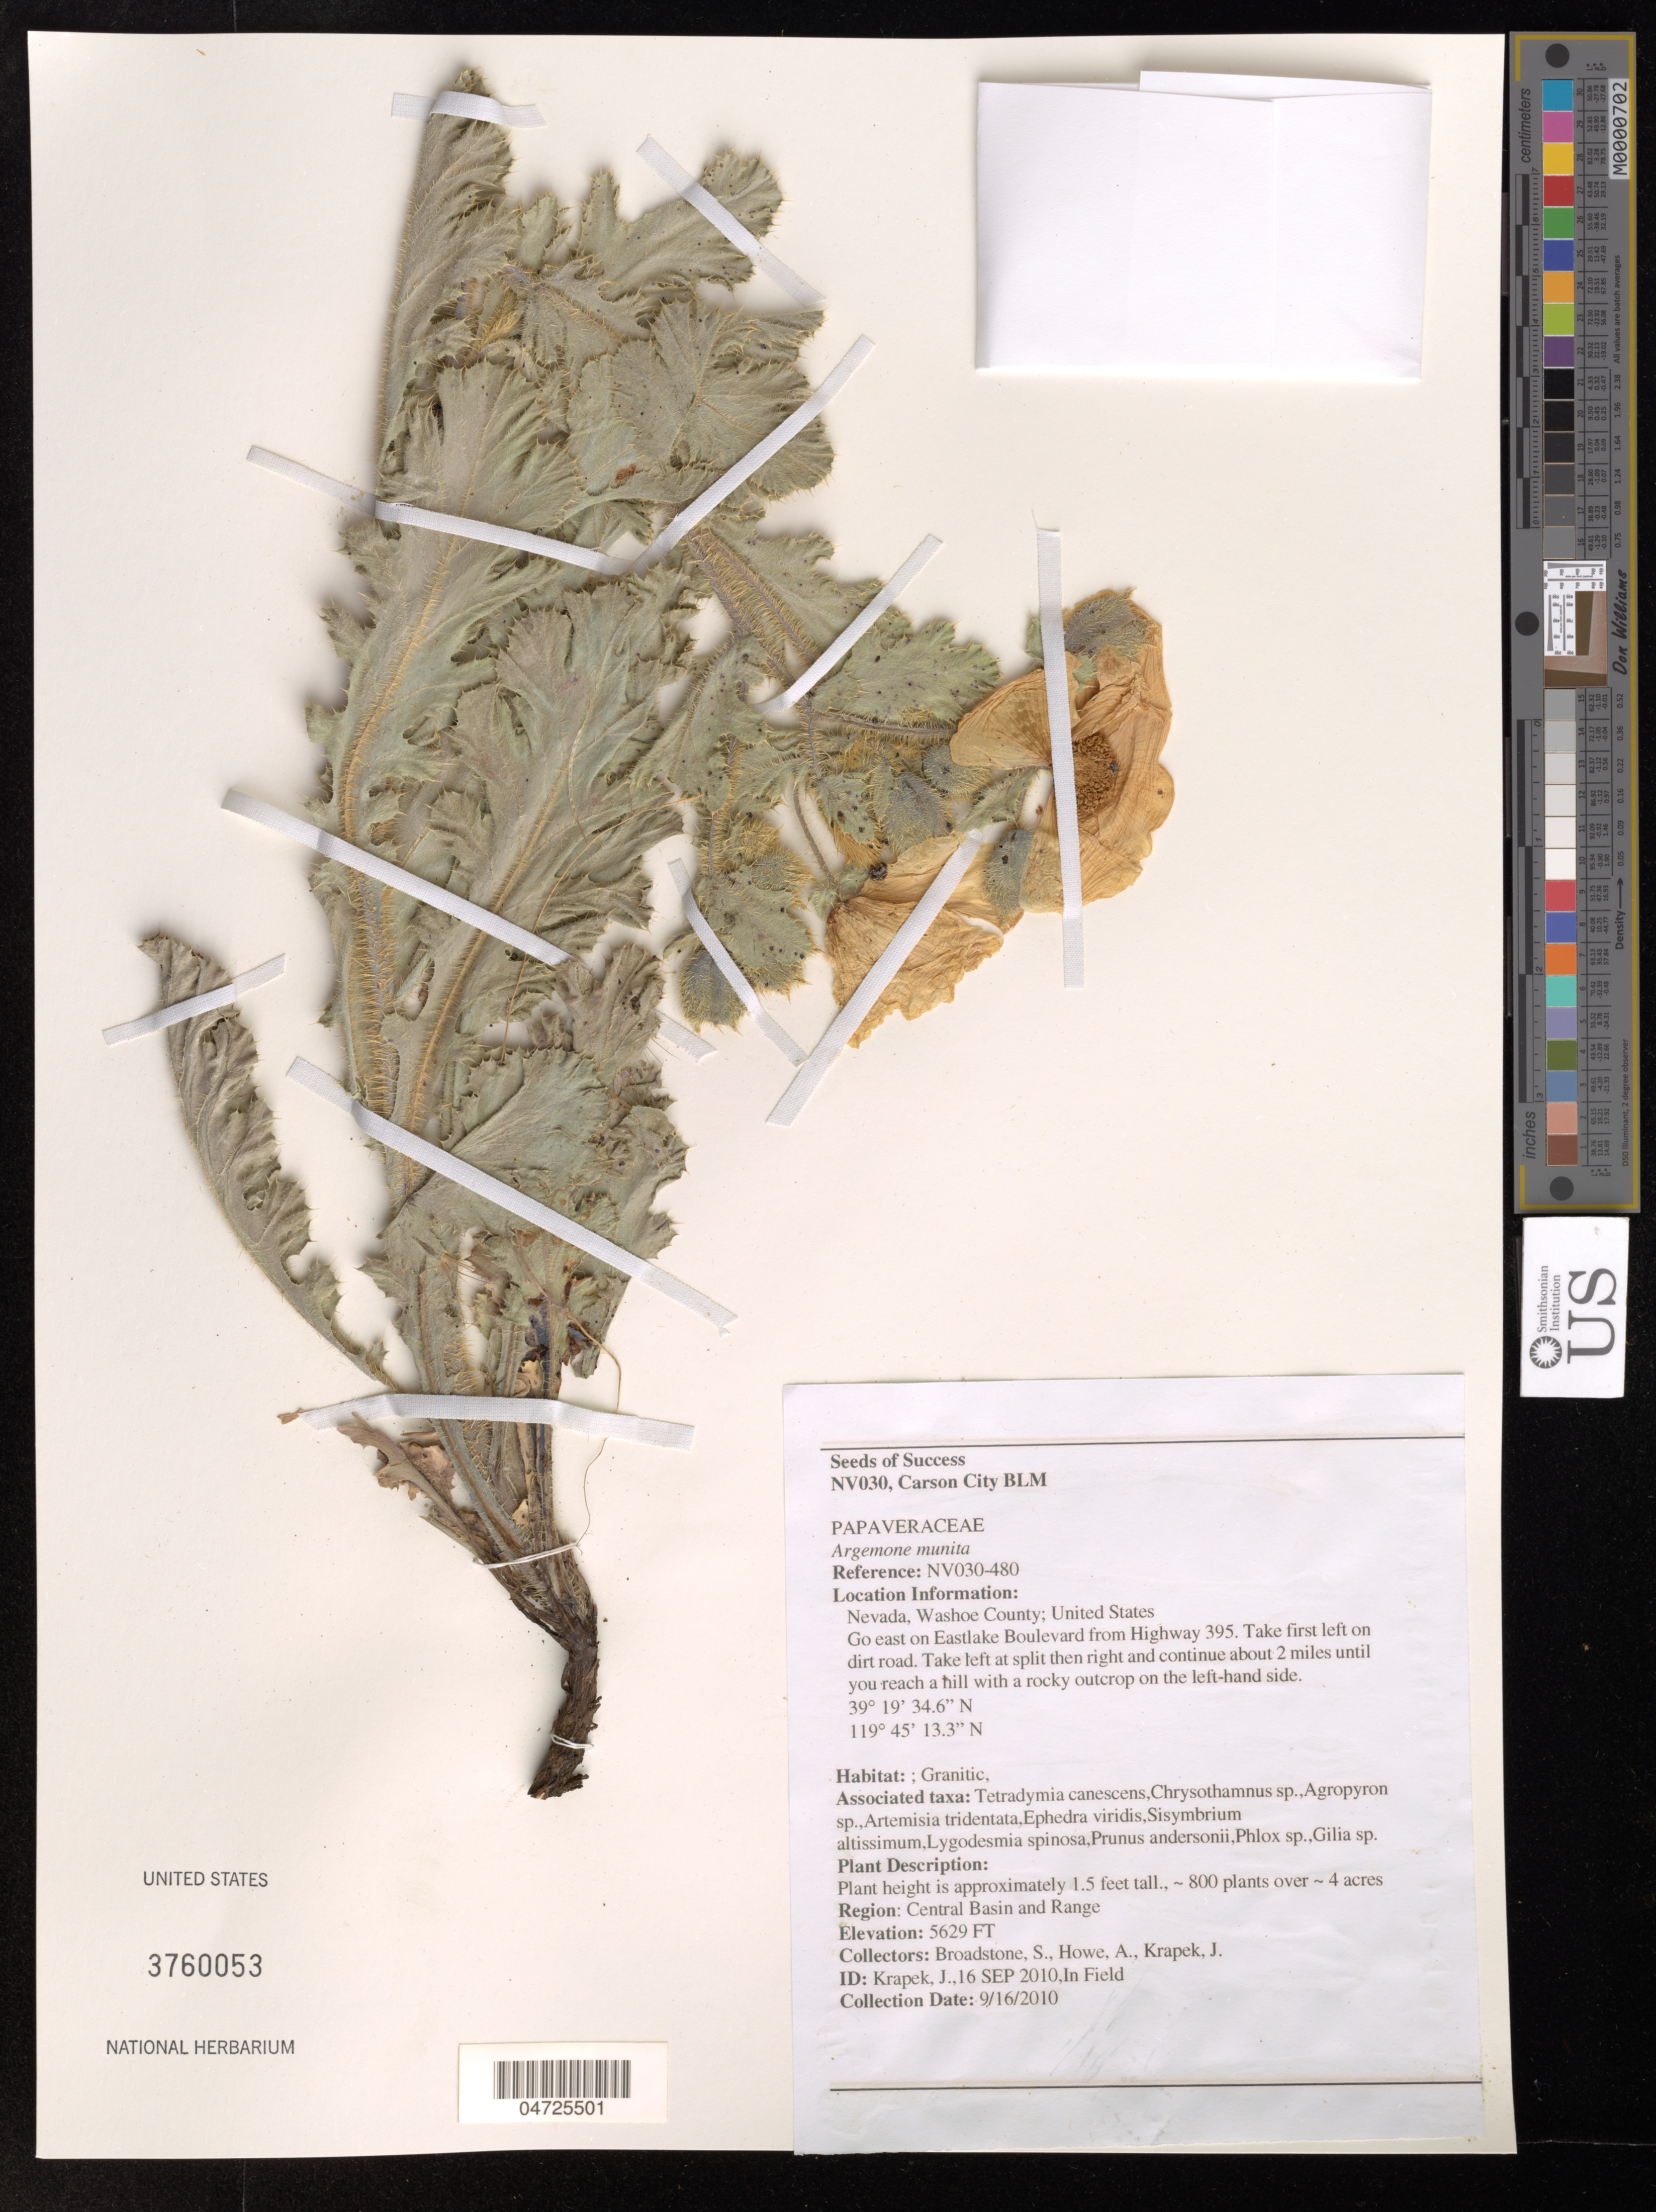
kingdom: Plantae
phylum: Tracheophyta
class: Magnoliopsida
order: Ranunculales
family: Papaveraceae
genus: Argemone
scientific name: Argemone munita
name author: Durand & Hilg.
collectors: S. Broadstone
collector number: NV030-480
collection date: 2010-09-16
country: United States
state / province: Nevada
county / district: Washoe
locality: Washoe County. Go east on Eastlake Boulevard from Highway 395. Take first left on dirt road. Take left at split then right and continue about 2 miles until you reach a hill with a rocky outcrop on the left-hand side. Region: Central Basin and Range.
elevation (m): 1716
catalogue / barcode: US 3760053